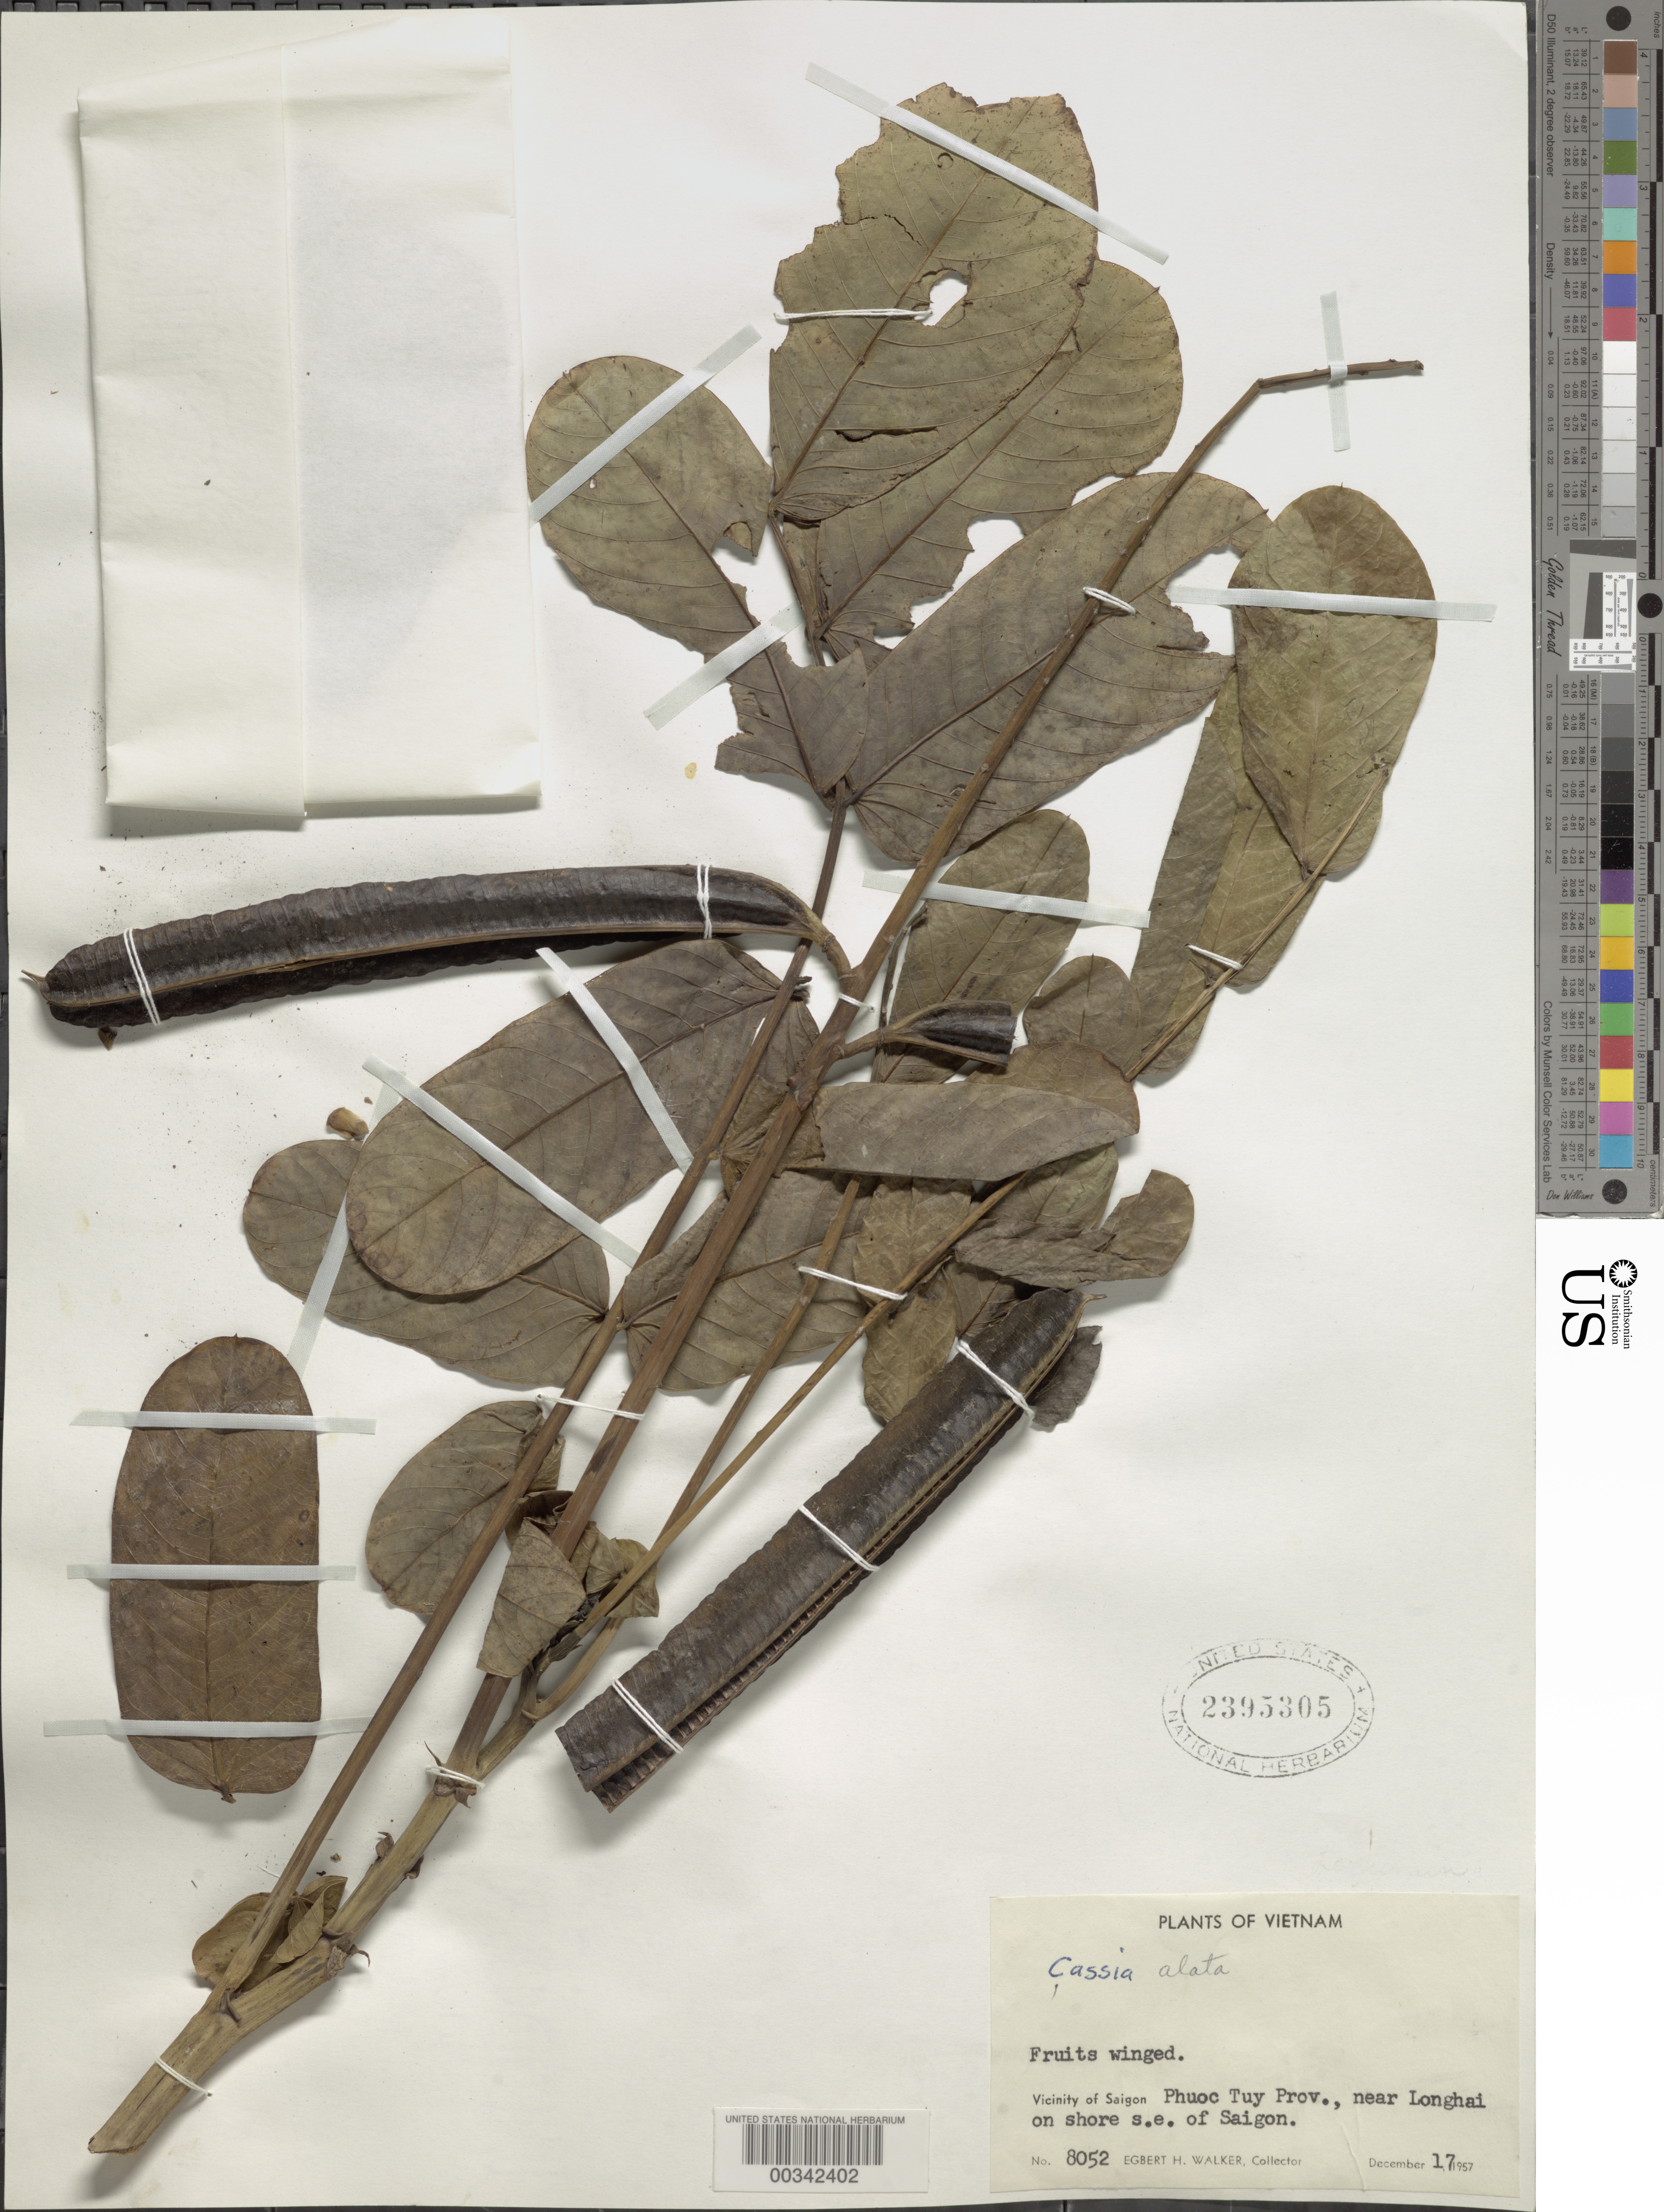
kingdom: Plantae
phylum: Tracheophyta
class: Magnoliopsida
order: Fabales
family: Fabaceae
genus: Senna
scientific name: Senna alata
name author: (L.) Roxb.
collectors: E. H. Walker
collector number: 8052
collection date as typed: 17 Dec 1957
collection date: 1957-12-17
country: Vietnam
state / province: Phuoc Tuy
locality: Vicinity of saigon; near longhai, se of saigon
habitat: On shore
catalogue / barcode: US 2395305